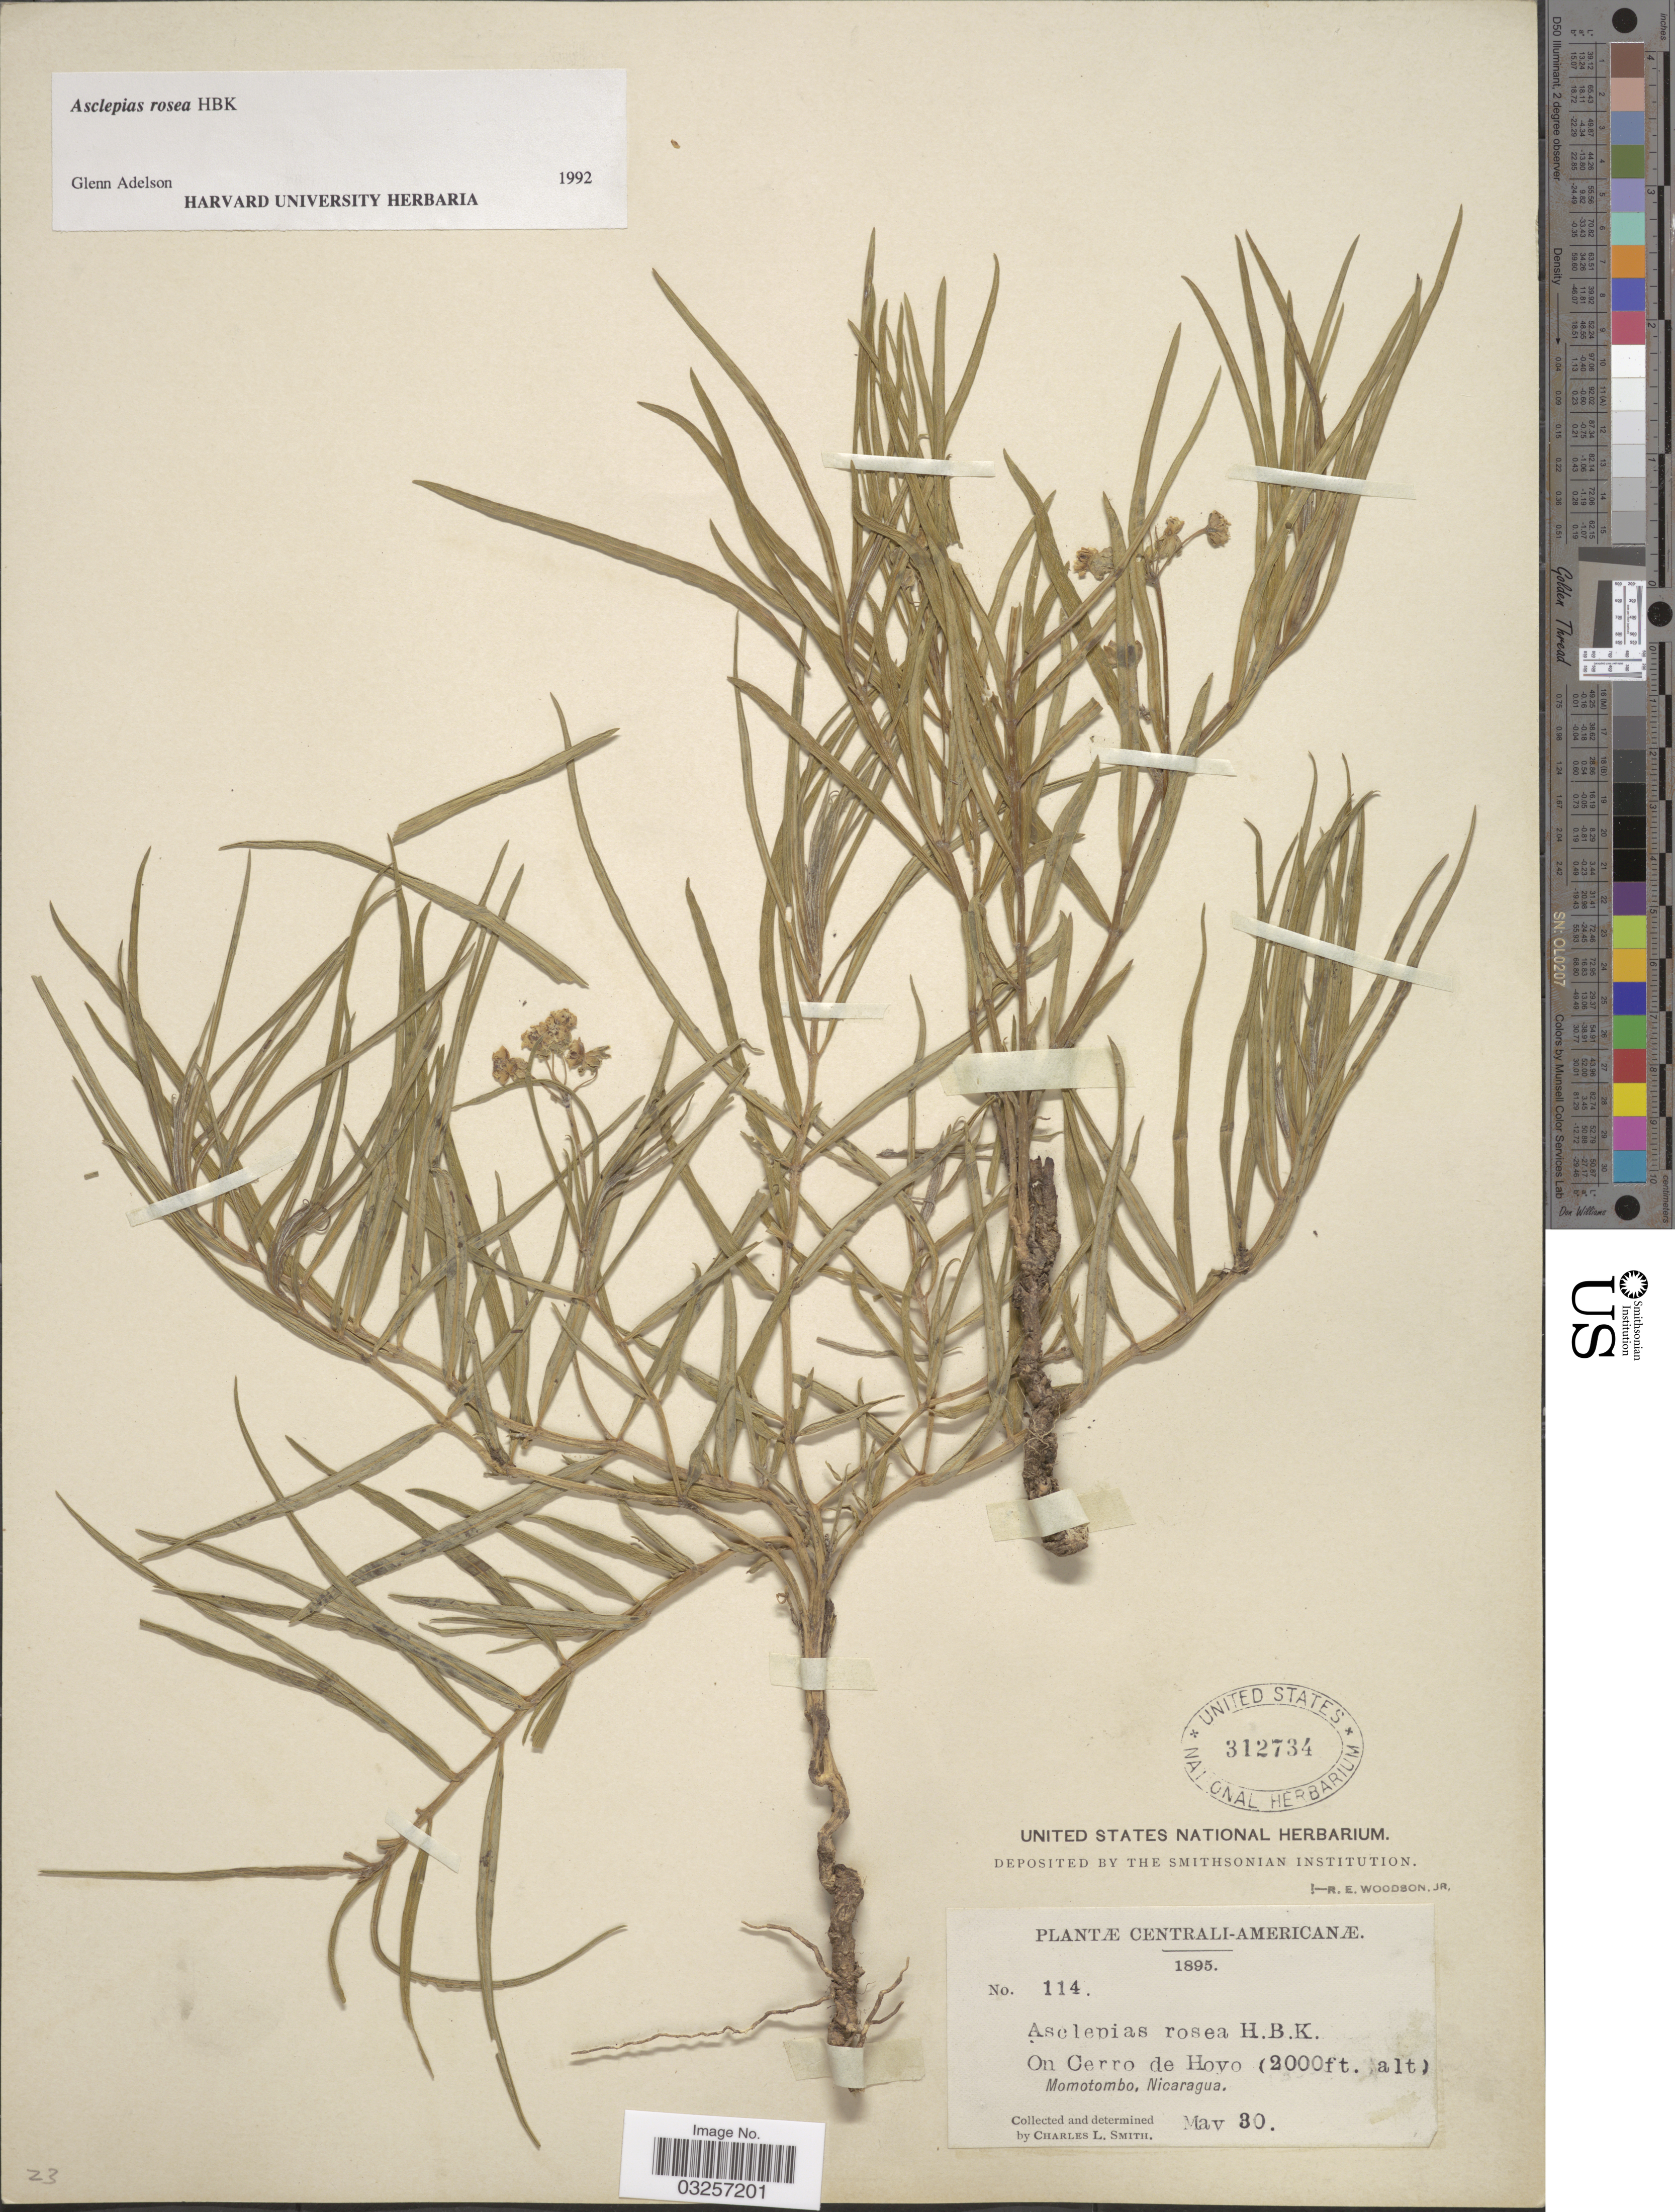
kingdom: Plantae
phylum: Tracheophyta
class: Magnoliopsida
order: Gentianales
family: Apocynaceae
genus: Asclepias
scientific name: Asclepias rosea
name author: Kunth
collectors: C. L. Smith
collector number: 114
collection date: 1895-05-30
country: Nicaragua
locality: On Cerro de Hoyo. Momotombo.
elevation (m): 610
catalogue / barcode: US 312734